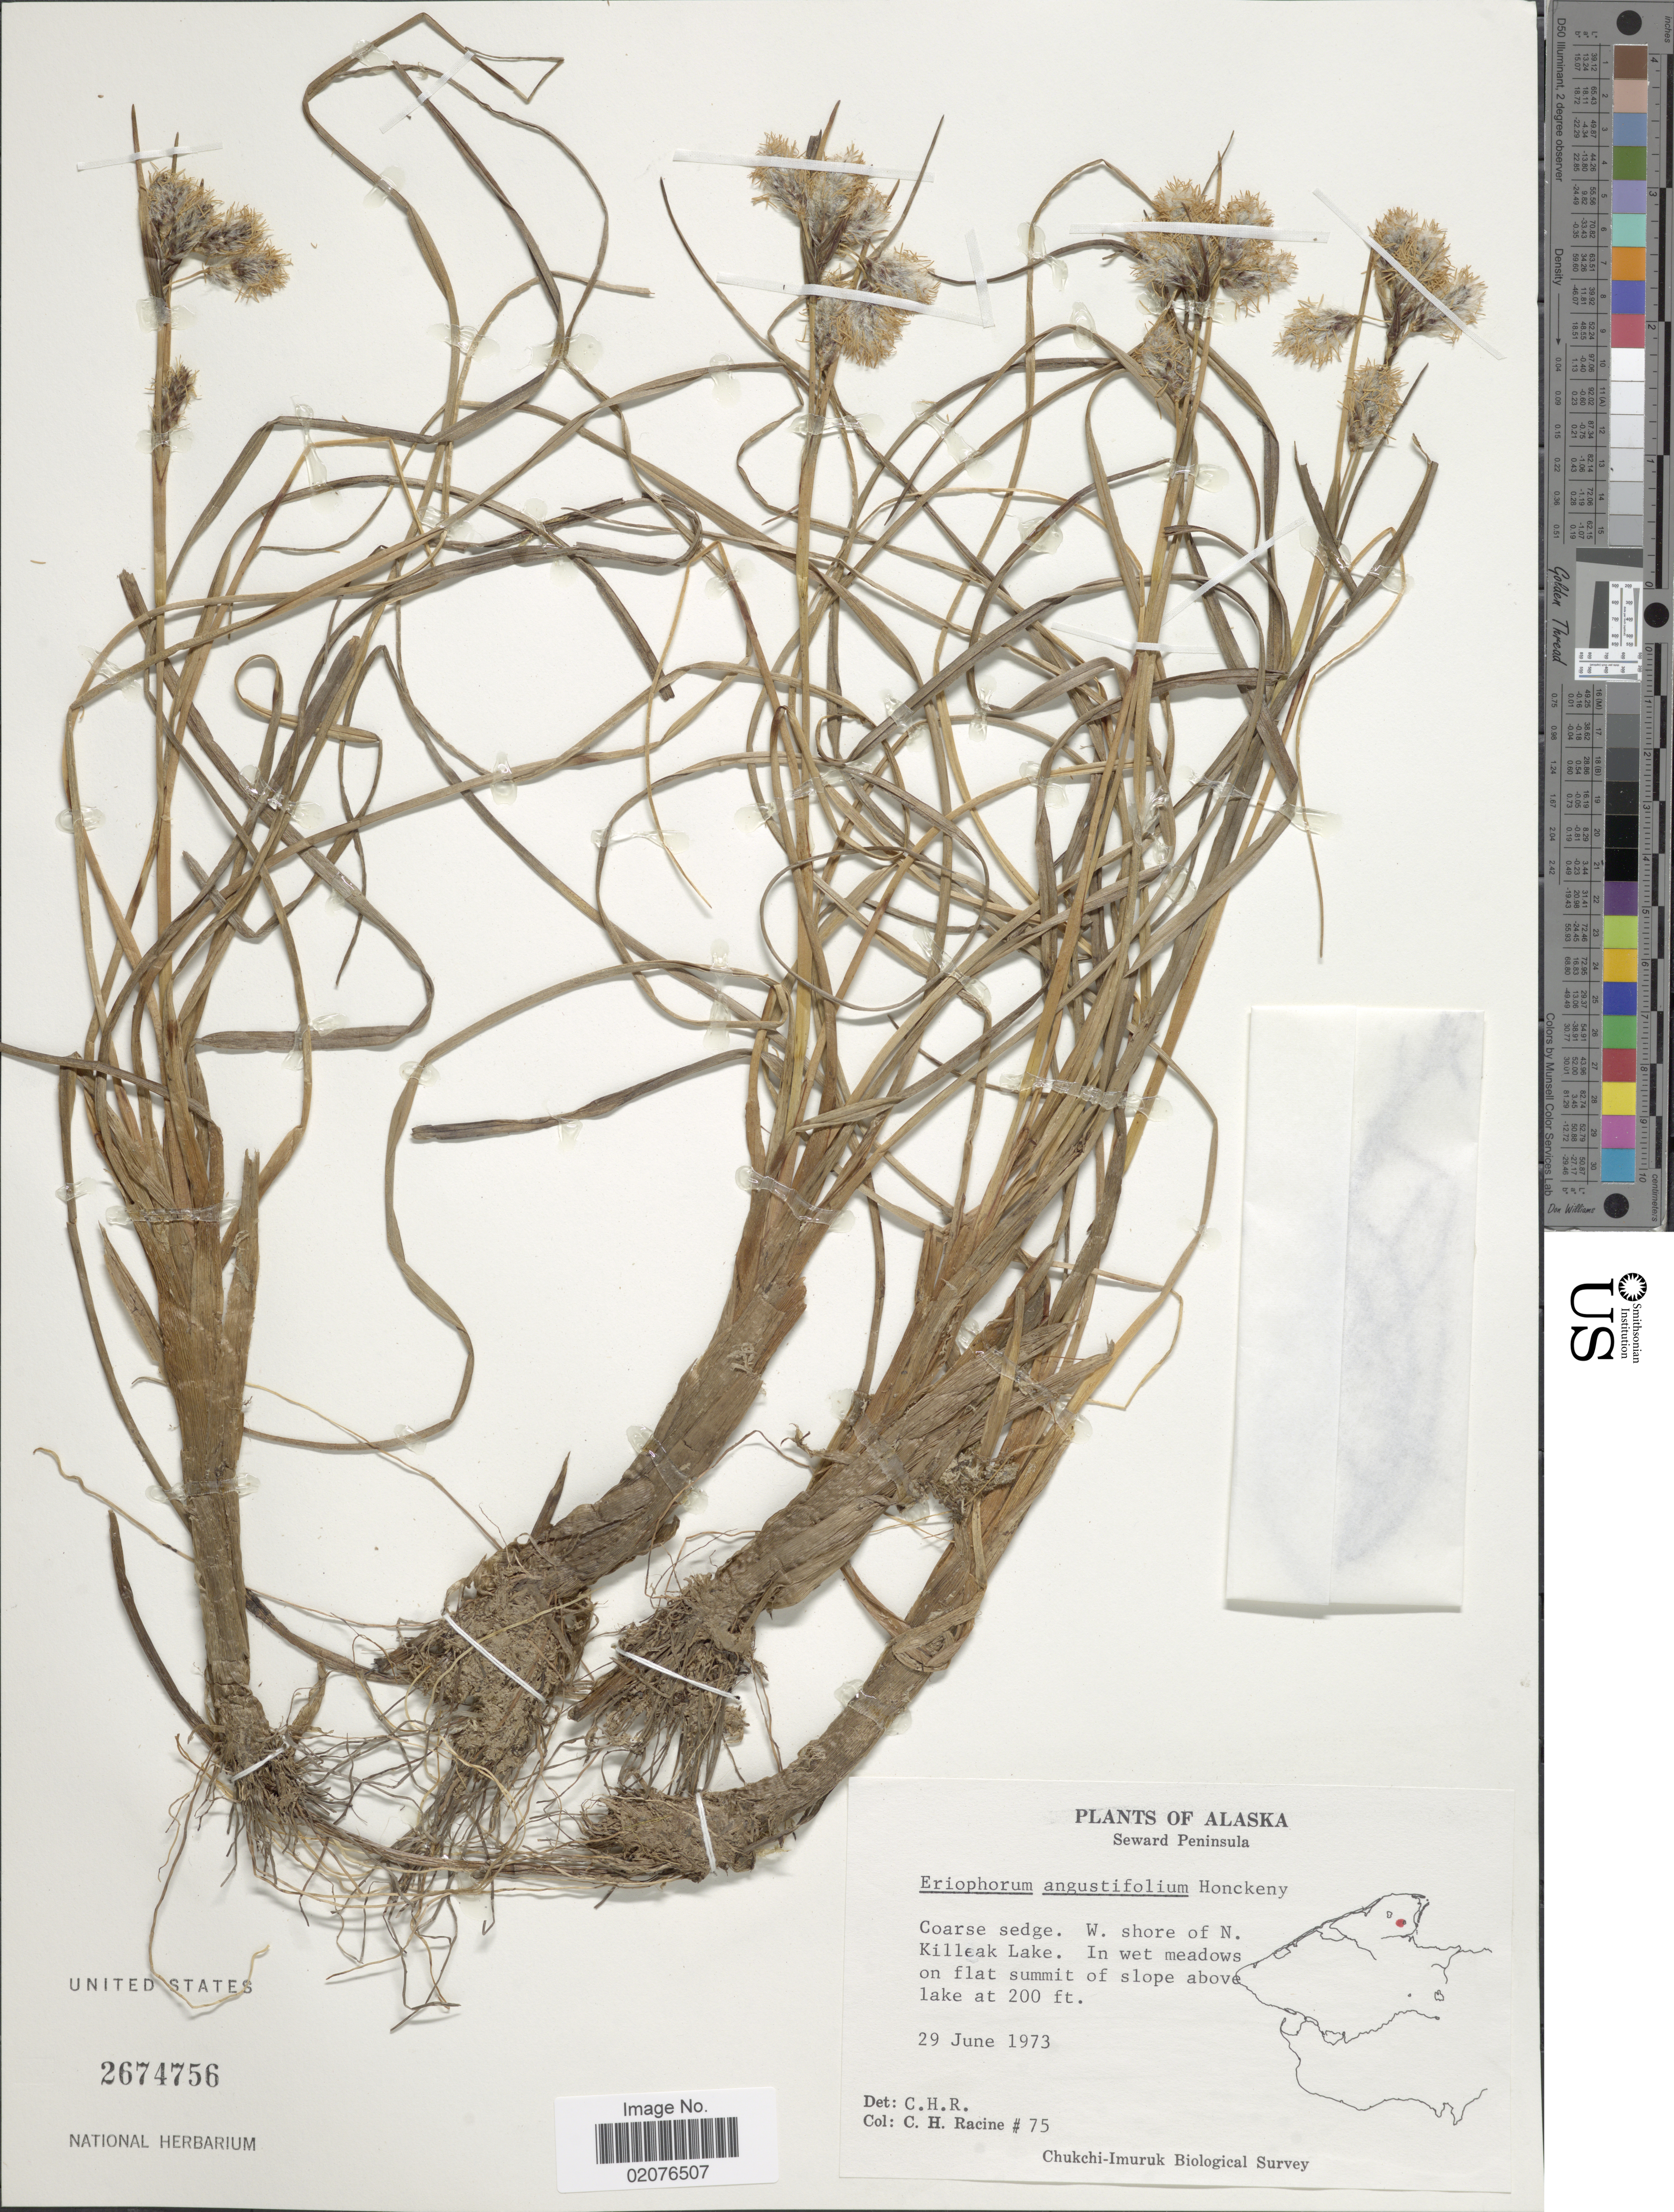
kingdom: Plantae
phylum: Tracheophyta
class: Liliopsida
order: Poales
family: Cyperaceae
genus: Eriophorum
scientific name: Eriophorum angustifolium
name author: Honck.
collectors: C. Racine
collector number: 75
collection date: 1973-06-29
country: United States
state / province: Alaska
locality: Seward Peninsula, Coarse sedge. W. shore of N. Killeak Lake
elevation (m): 61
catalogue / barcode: US 2674756